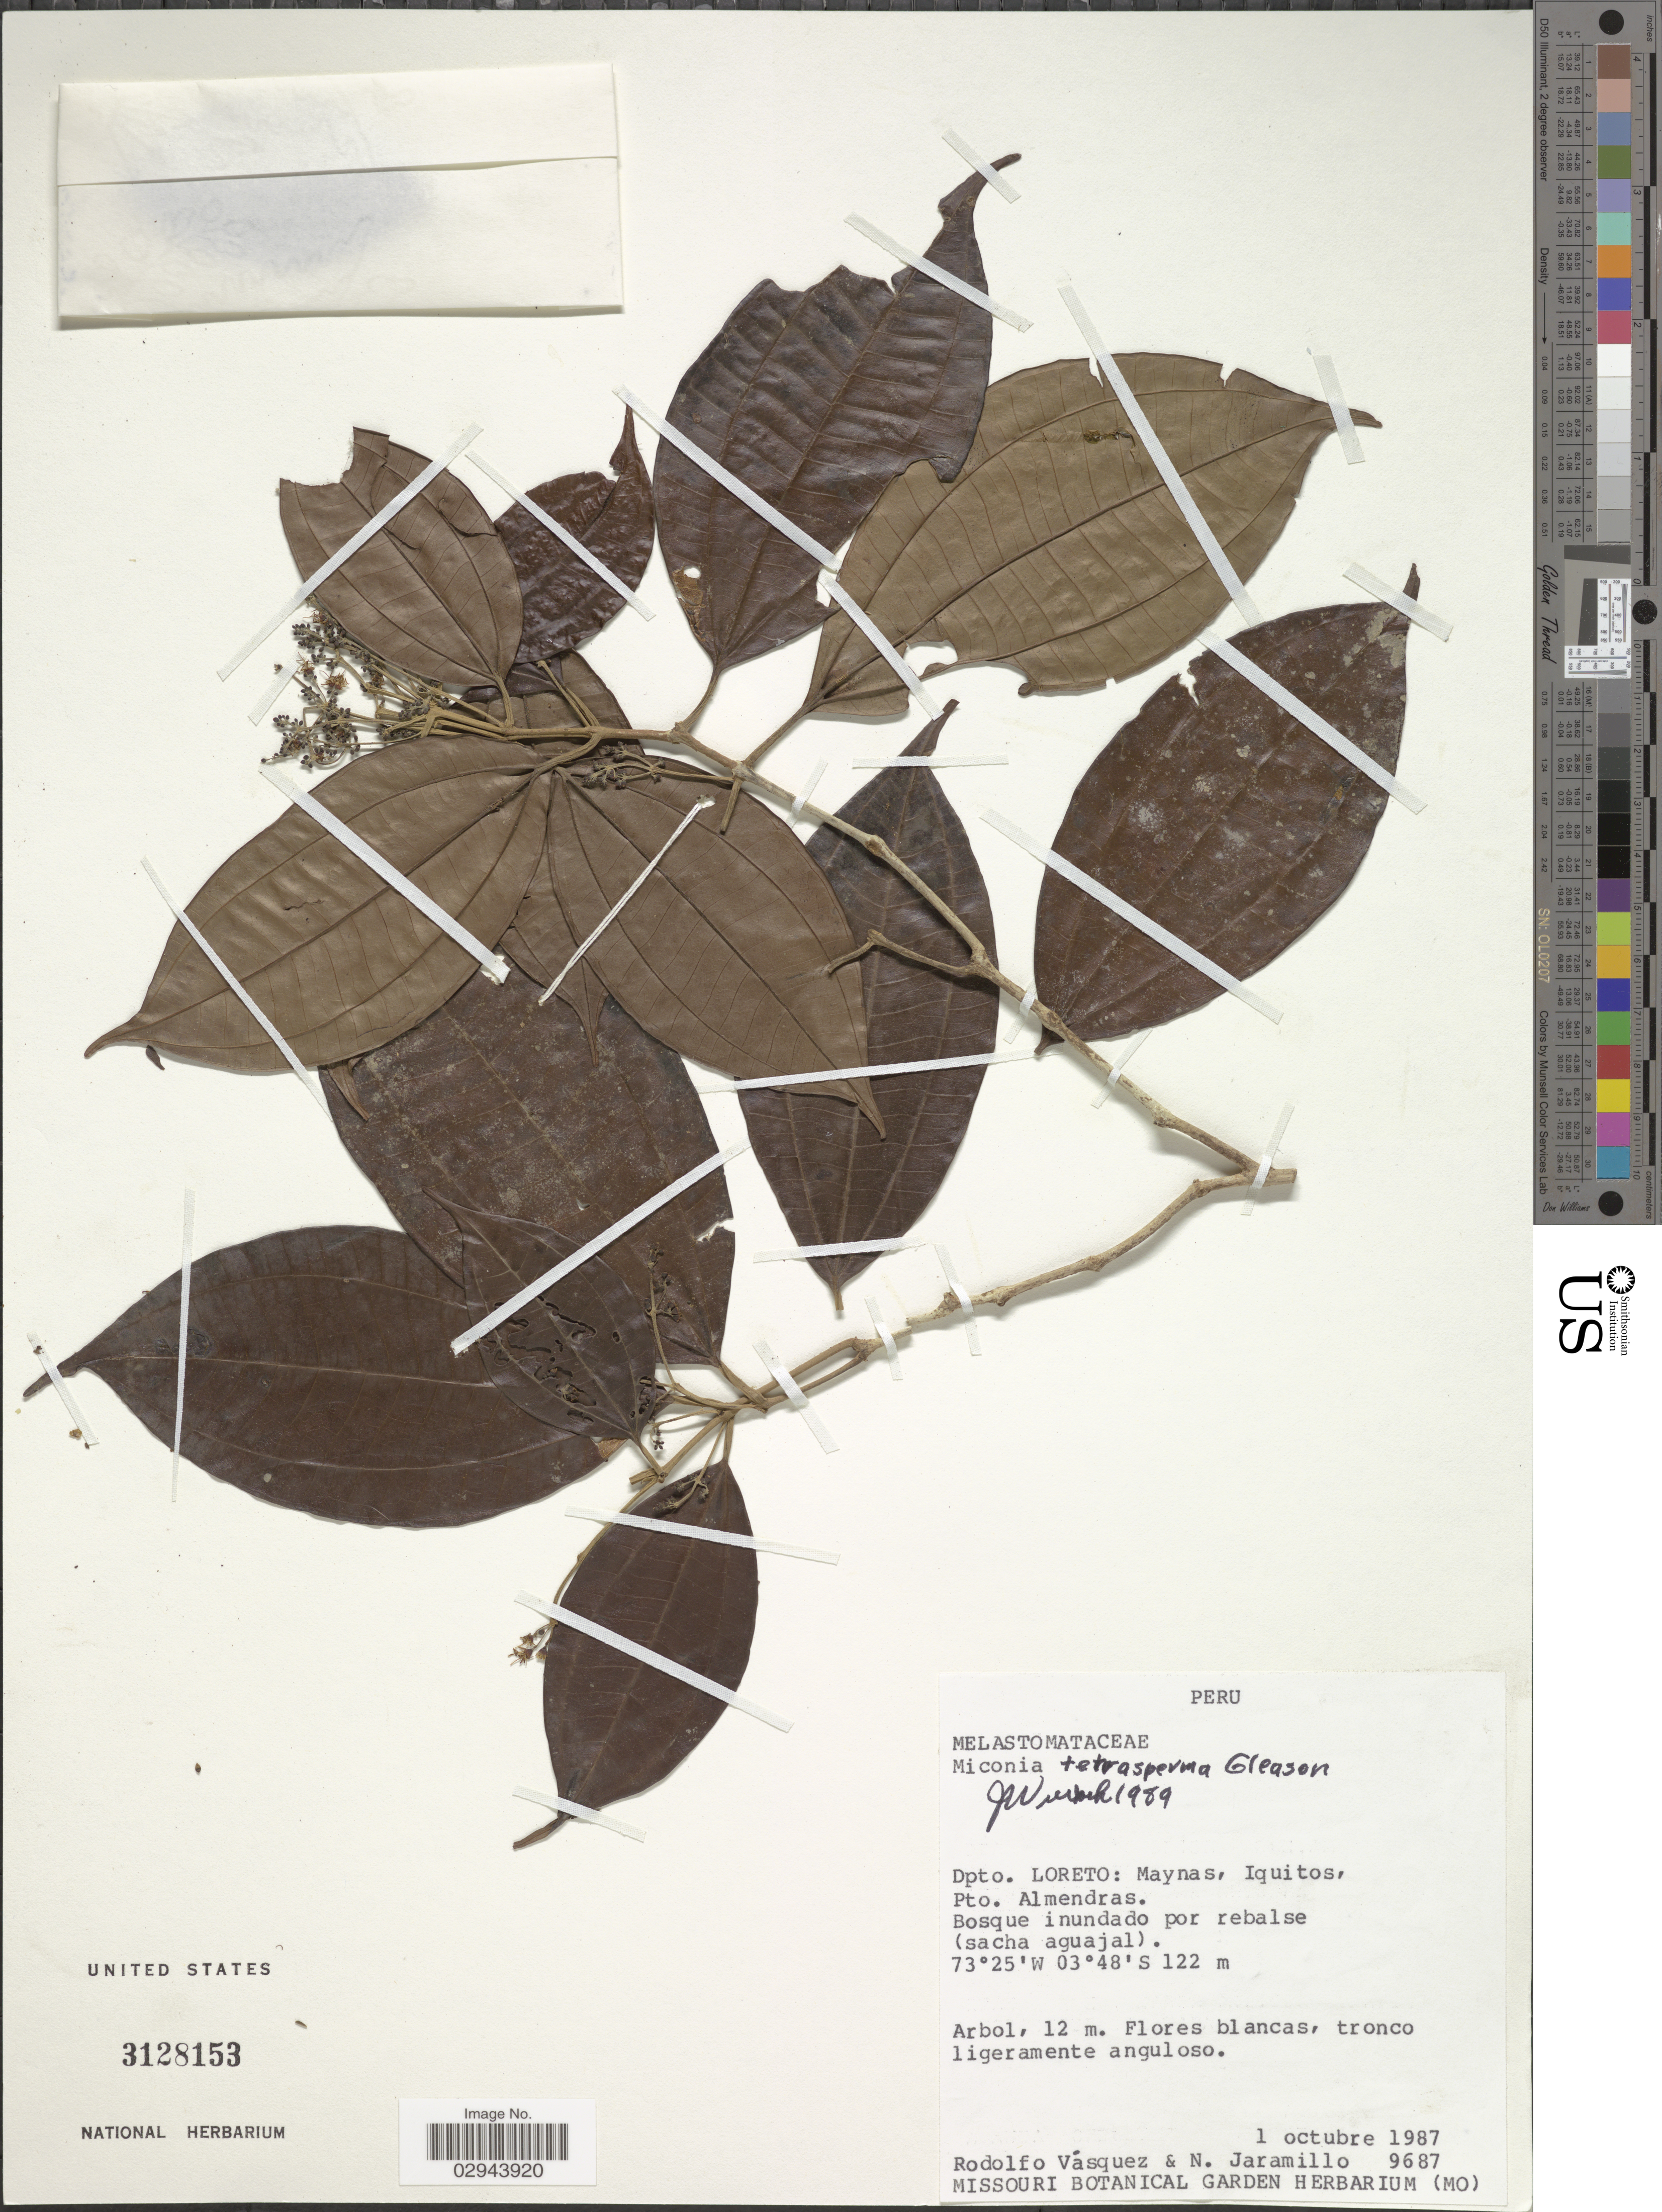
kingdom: Plantae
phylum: Tracheophyta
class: Magnoliopsida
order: Myrtales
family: Melastomataceae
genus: Miconia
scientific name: Miconia tetrasperma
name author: Gleason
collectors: R. Vásquez & N. Jaramillo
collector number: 9687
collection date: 1987-10-01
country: Peru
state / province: Loreto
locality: Dpto. Loreto, Maynas, Iquitos, Pto. Almendras.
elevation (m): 122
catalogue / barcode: US 3128153